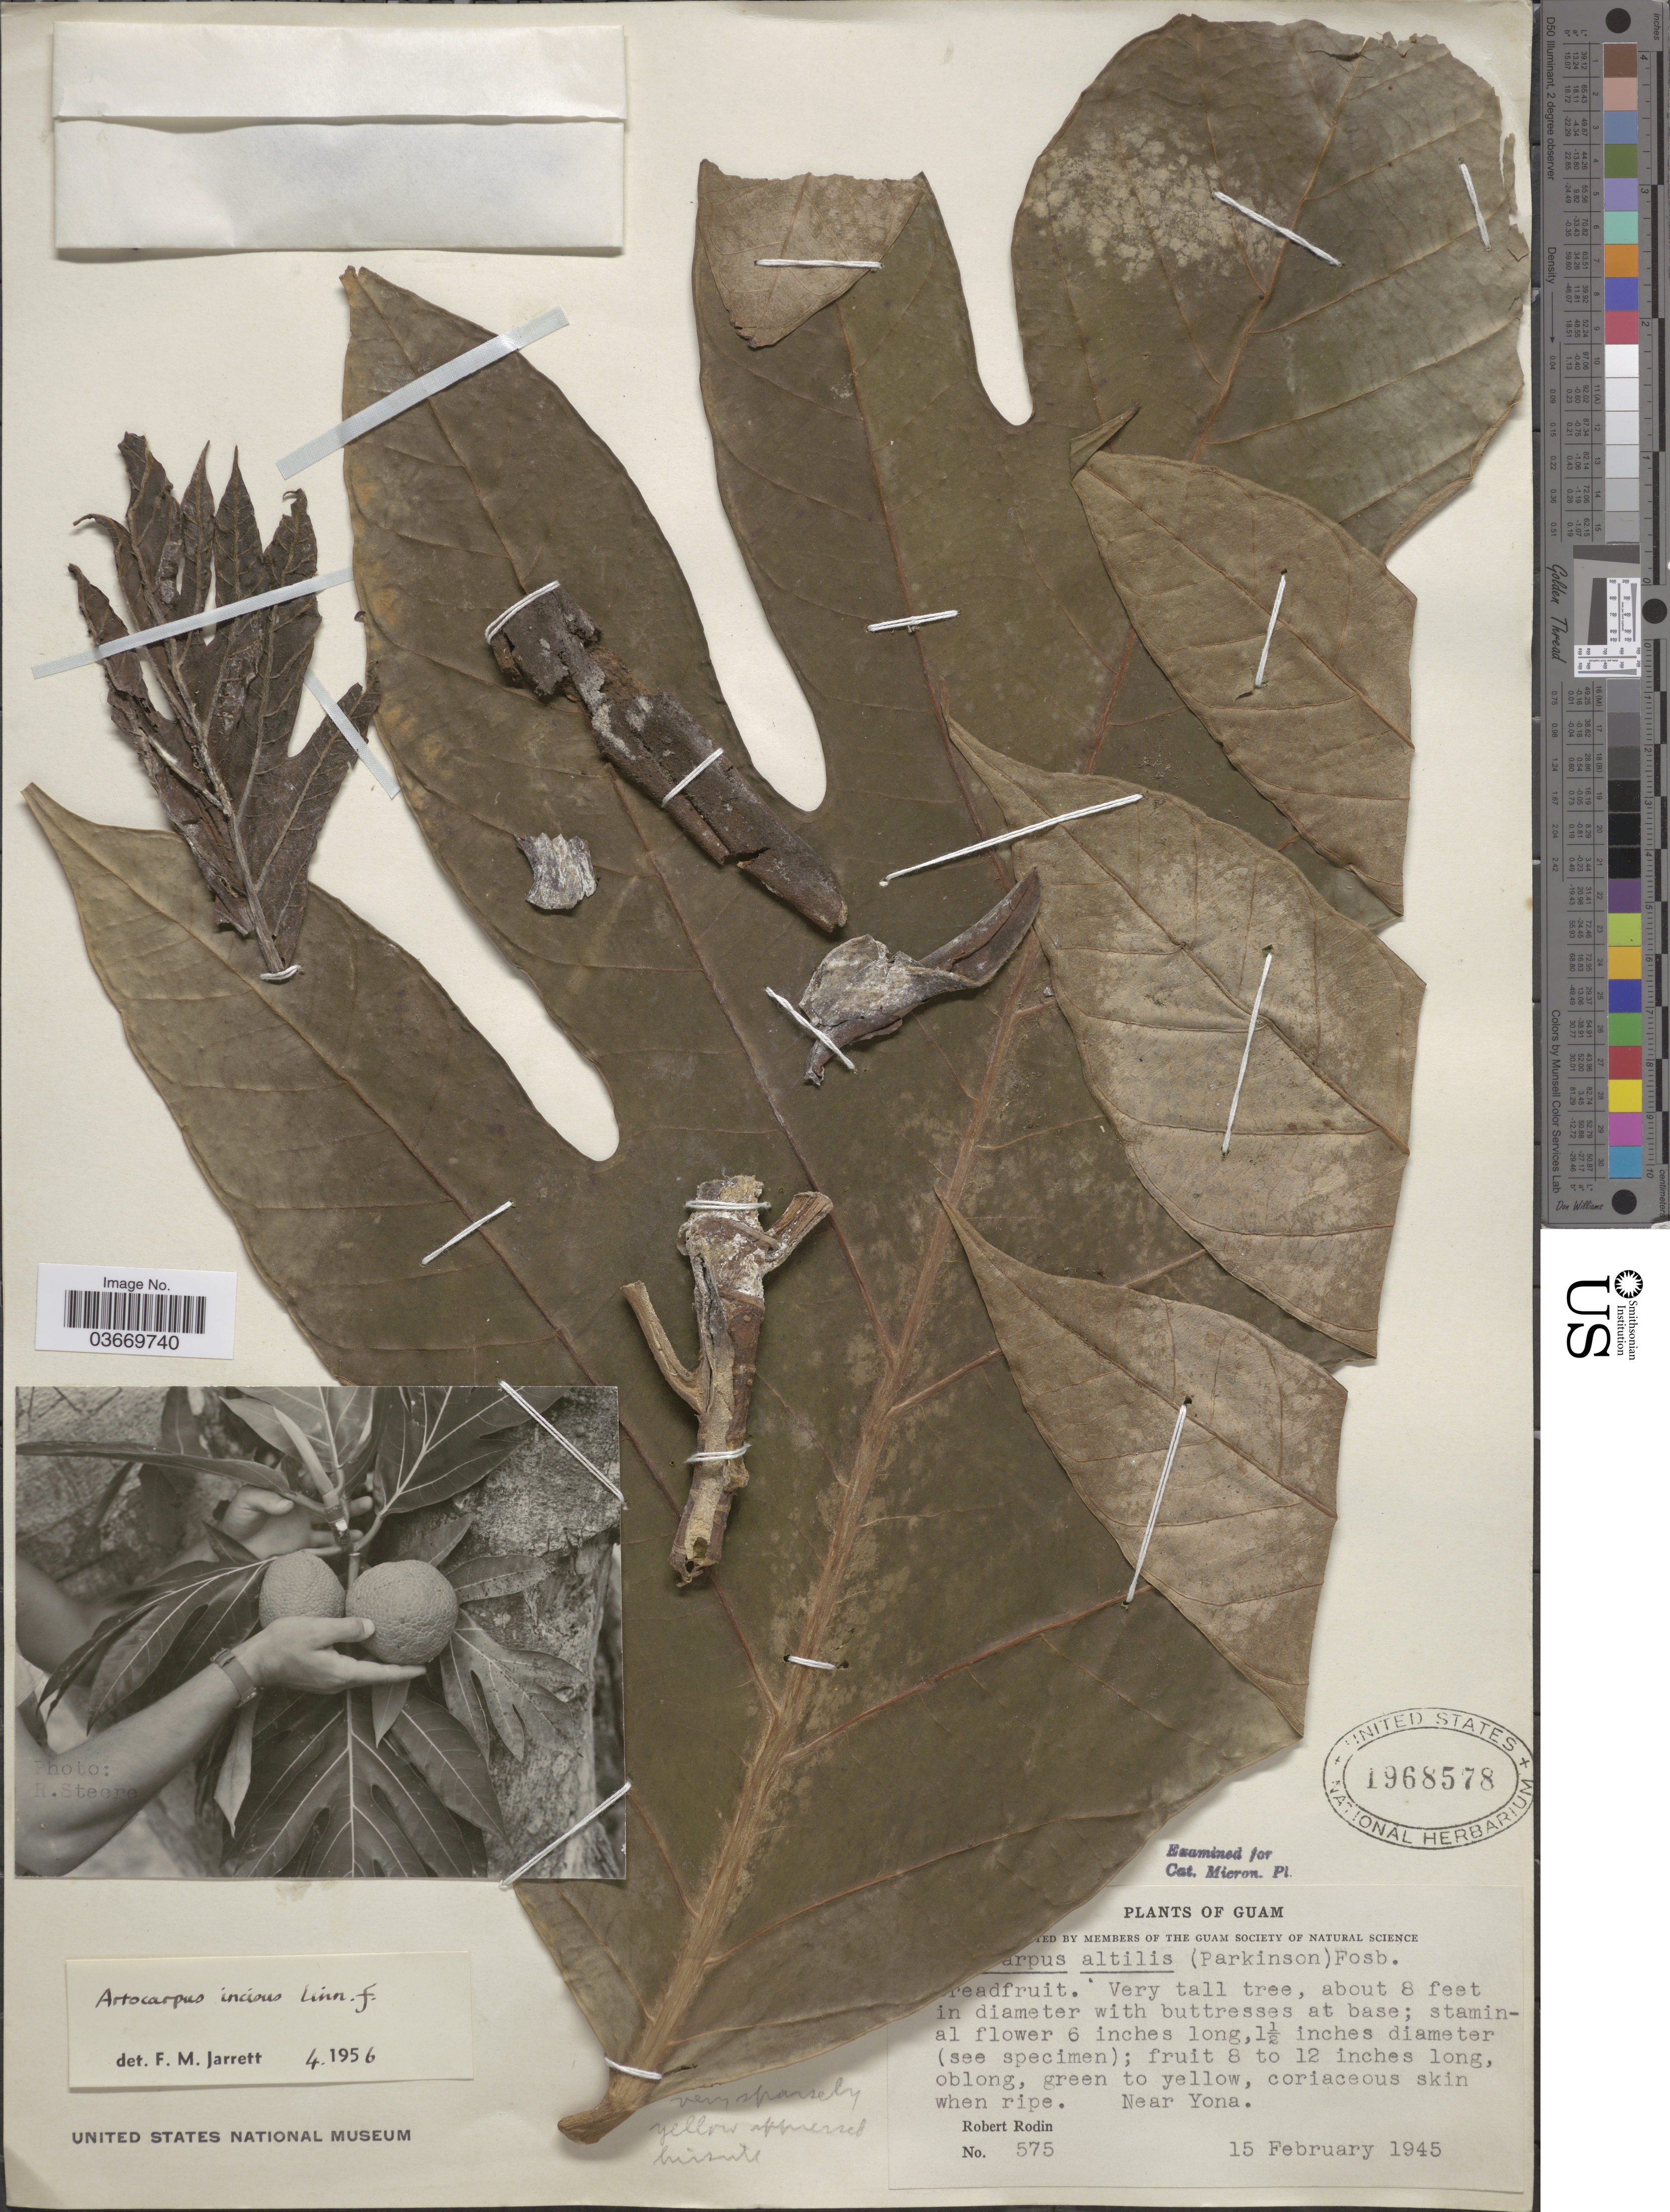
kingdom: Plantae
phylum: Tracheophyta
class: Magnoliopsida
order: Rosales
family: Moraceae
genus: Artocarpus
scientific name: Artocarpus altilis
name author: (Parkinson) Fosberg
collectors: R. Rodin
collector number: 575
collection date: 1945-02-15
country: Guam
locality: Near Yona.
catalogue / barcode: US 1968578